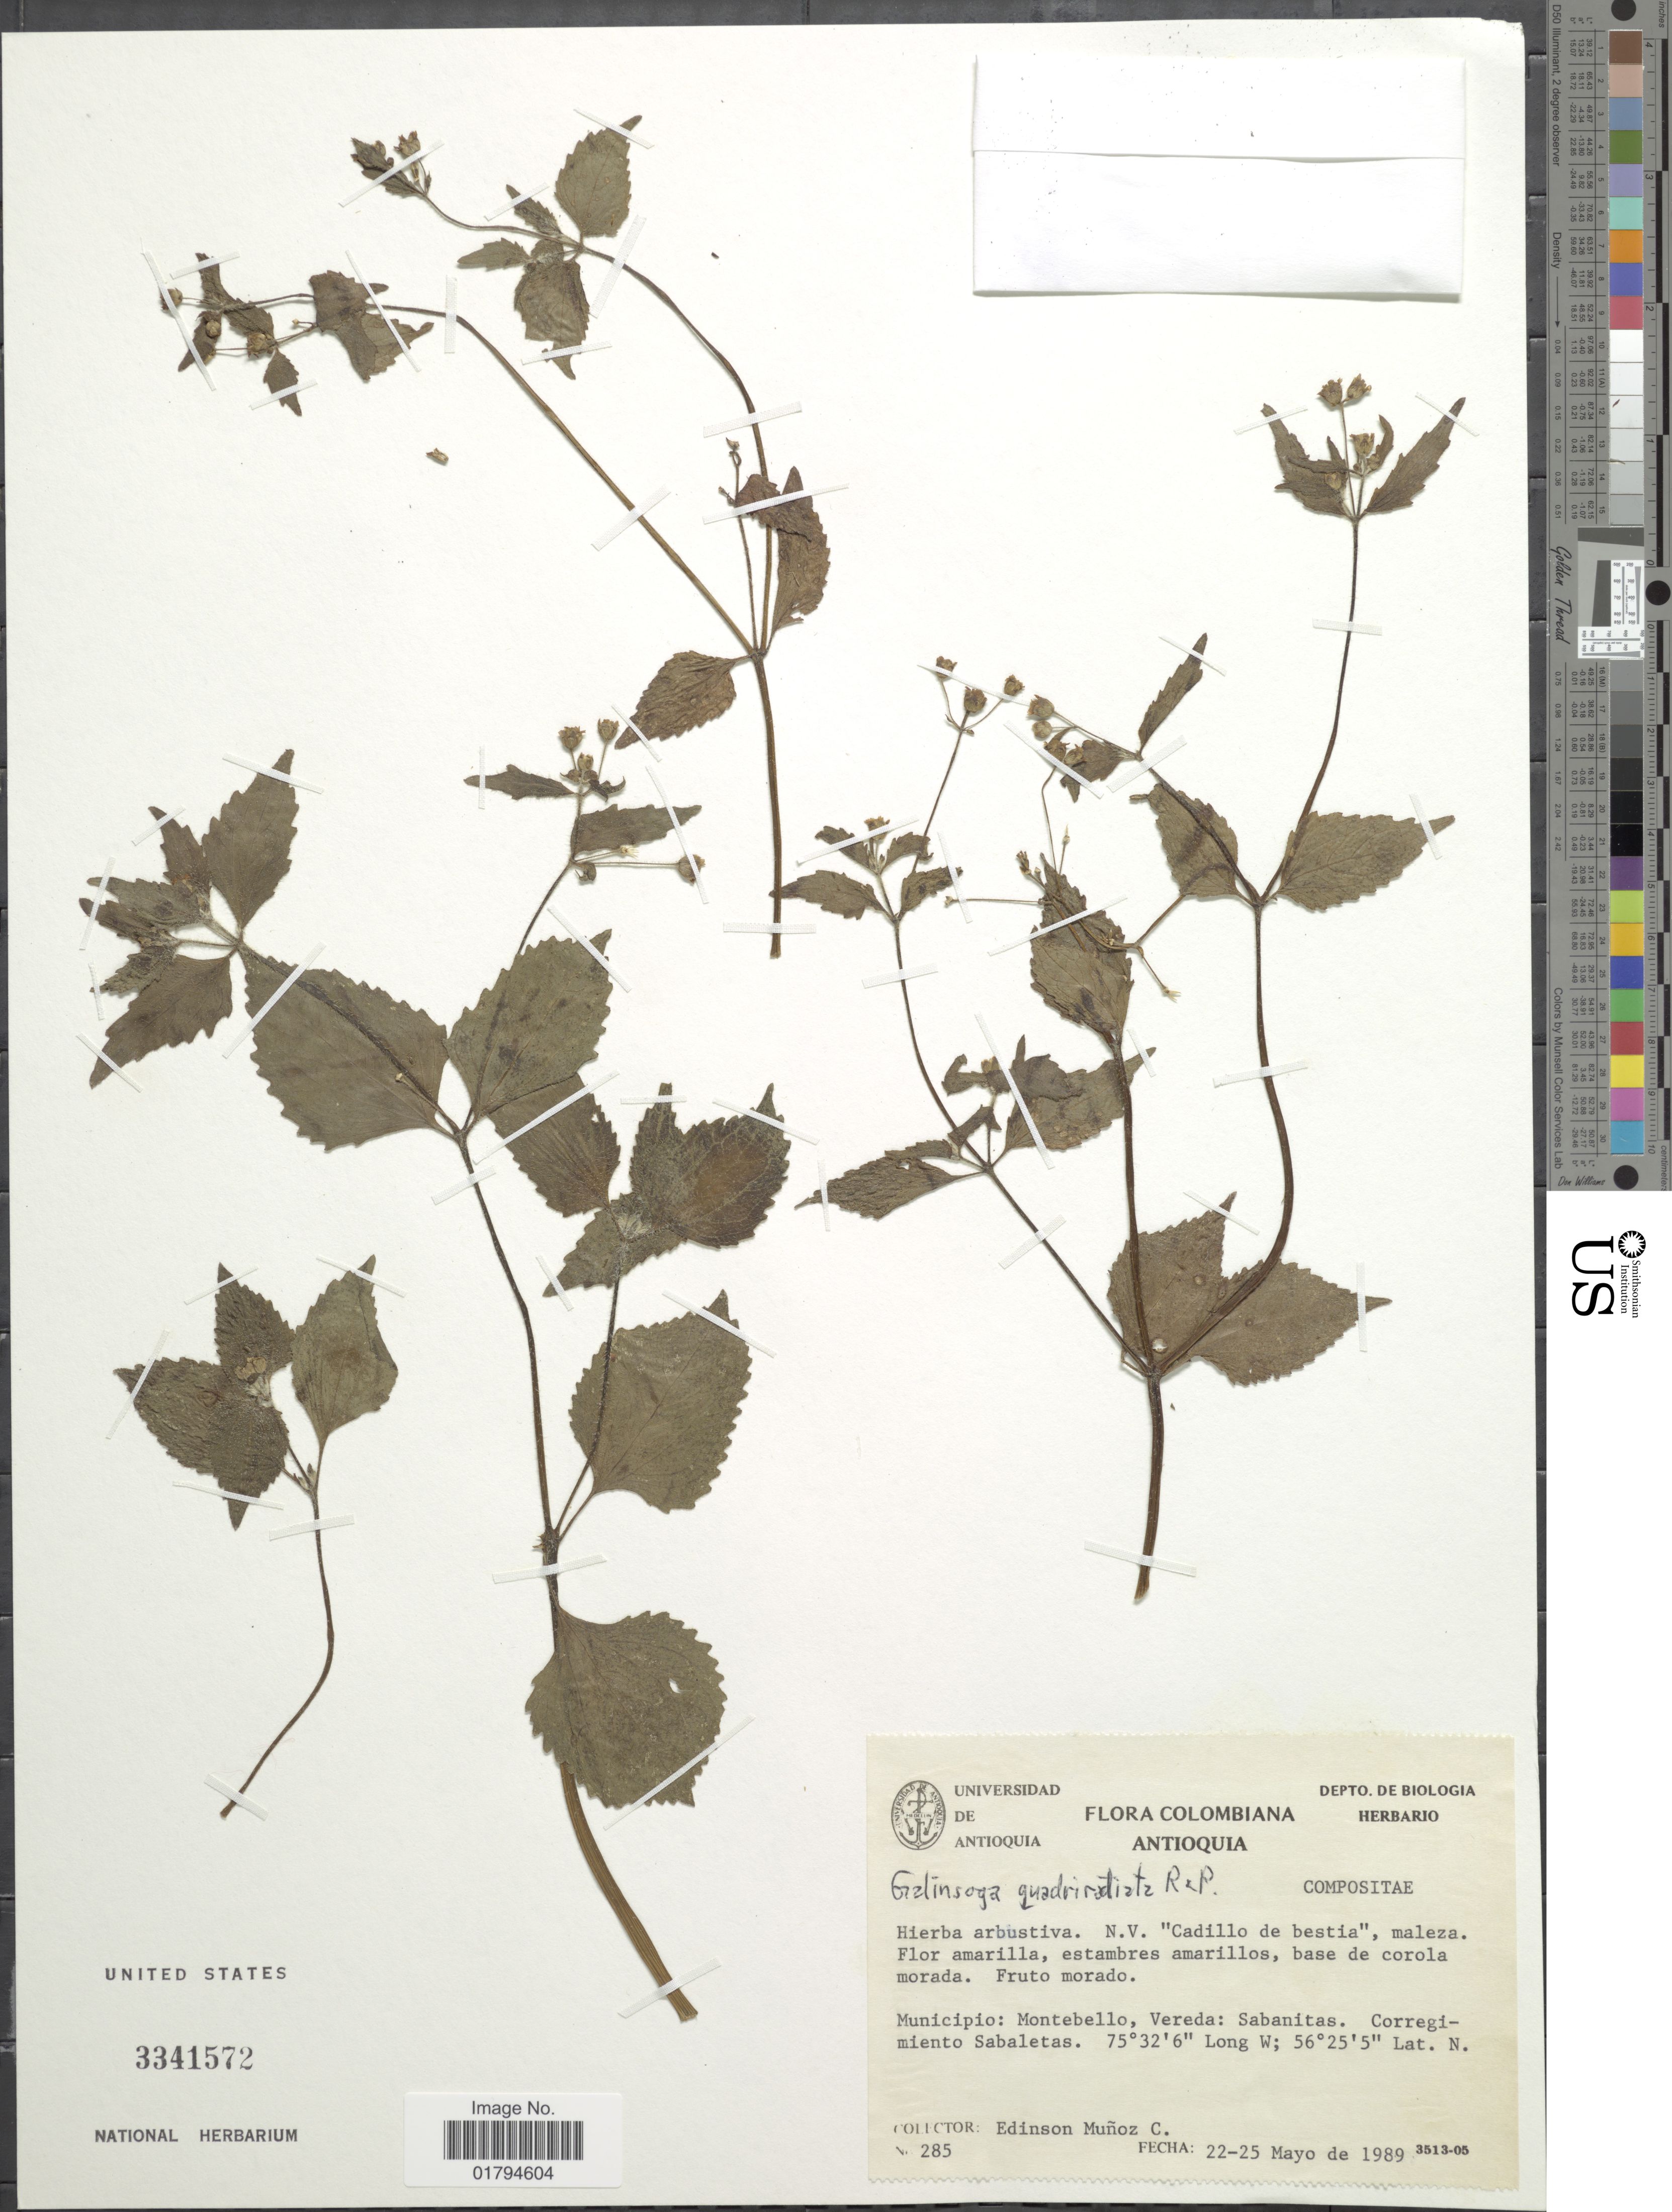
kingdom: Plantae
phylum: Tracheophyta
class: Magnoliopsida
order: Asterales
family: Asteraceae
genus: Galinsoga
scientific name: Galinsoga quadriradiata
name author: Ruiz & Pav.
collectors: E. Munoz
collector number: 285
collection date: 1989-05-22/1989-05-25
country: Colombia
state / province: Antioquia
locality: Municipio : Montebello, Vereda: Sabanitas, Corregimiento Sabaletas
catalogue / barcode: US 3341572